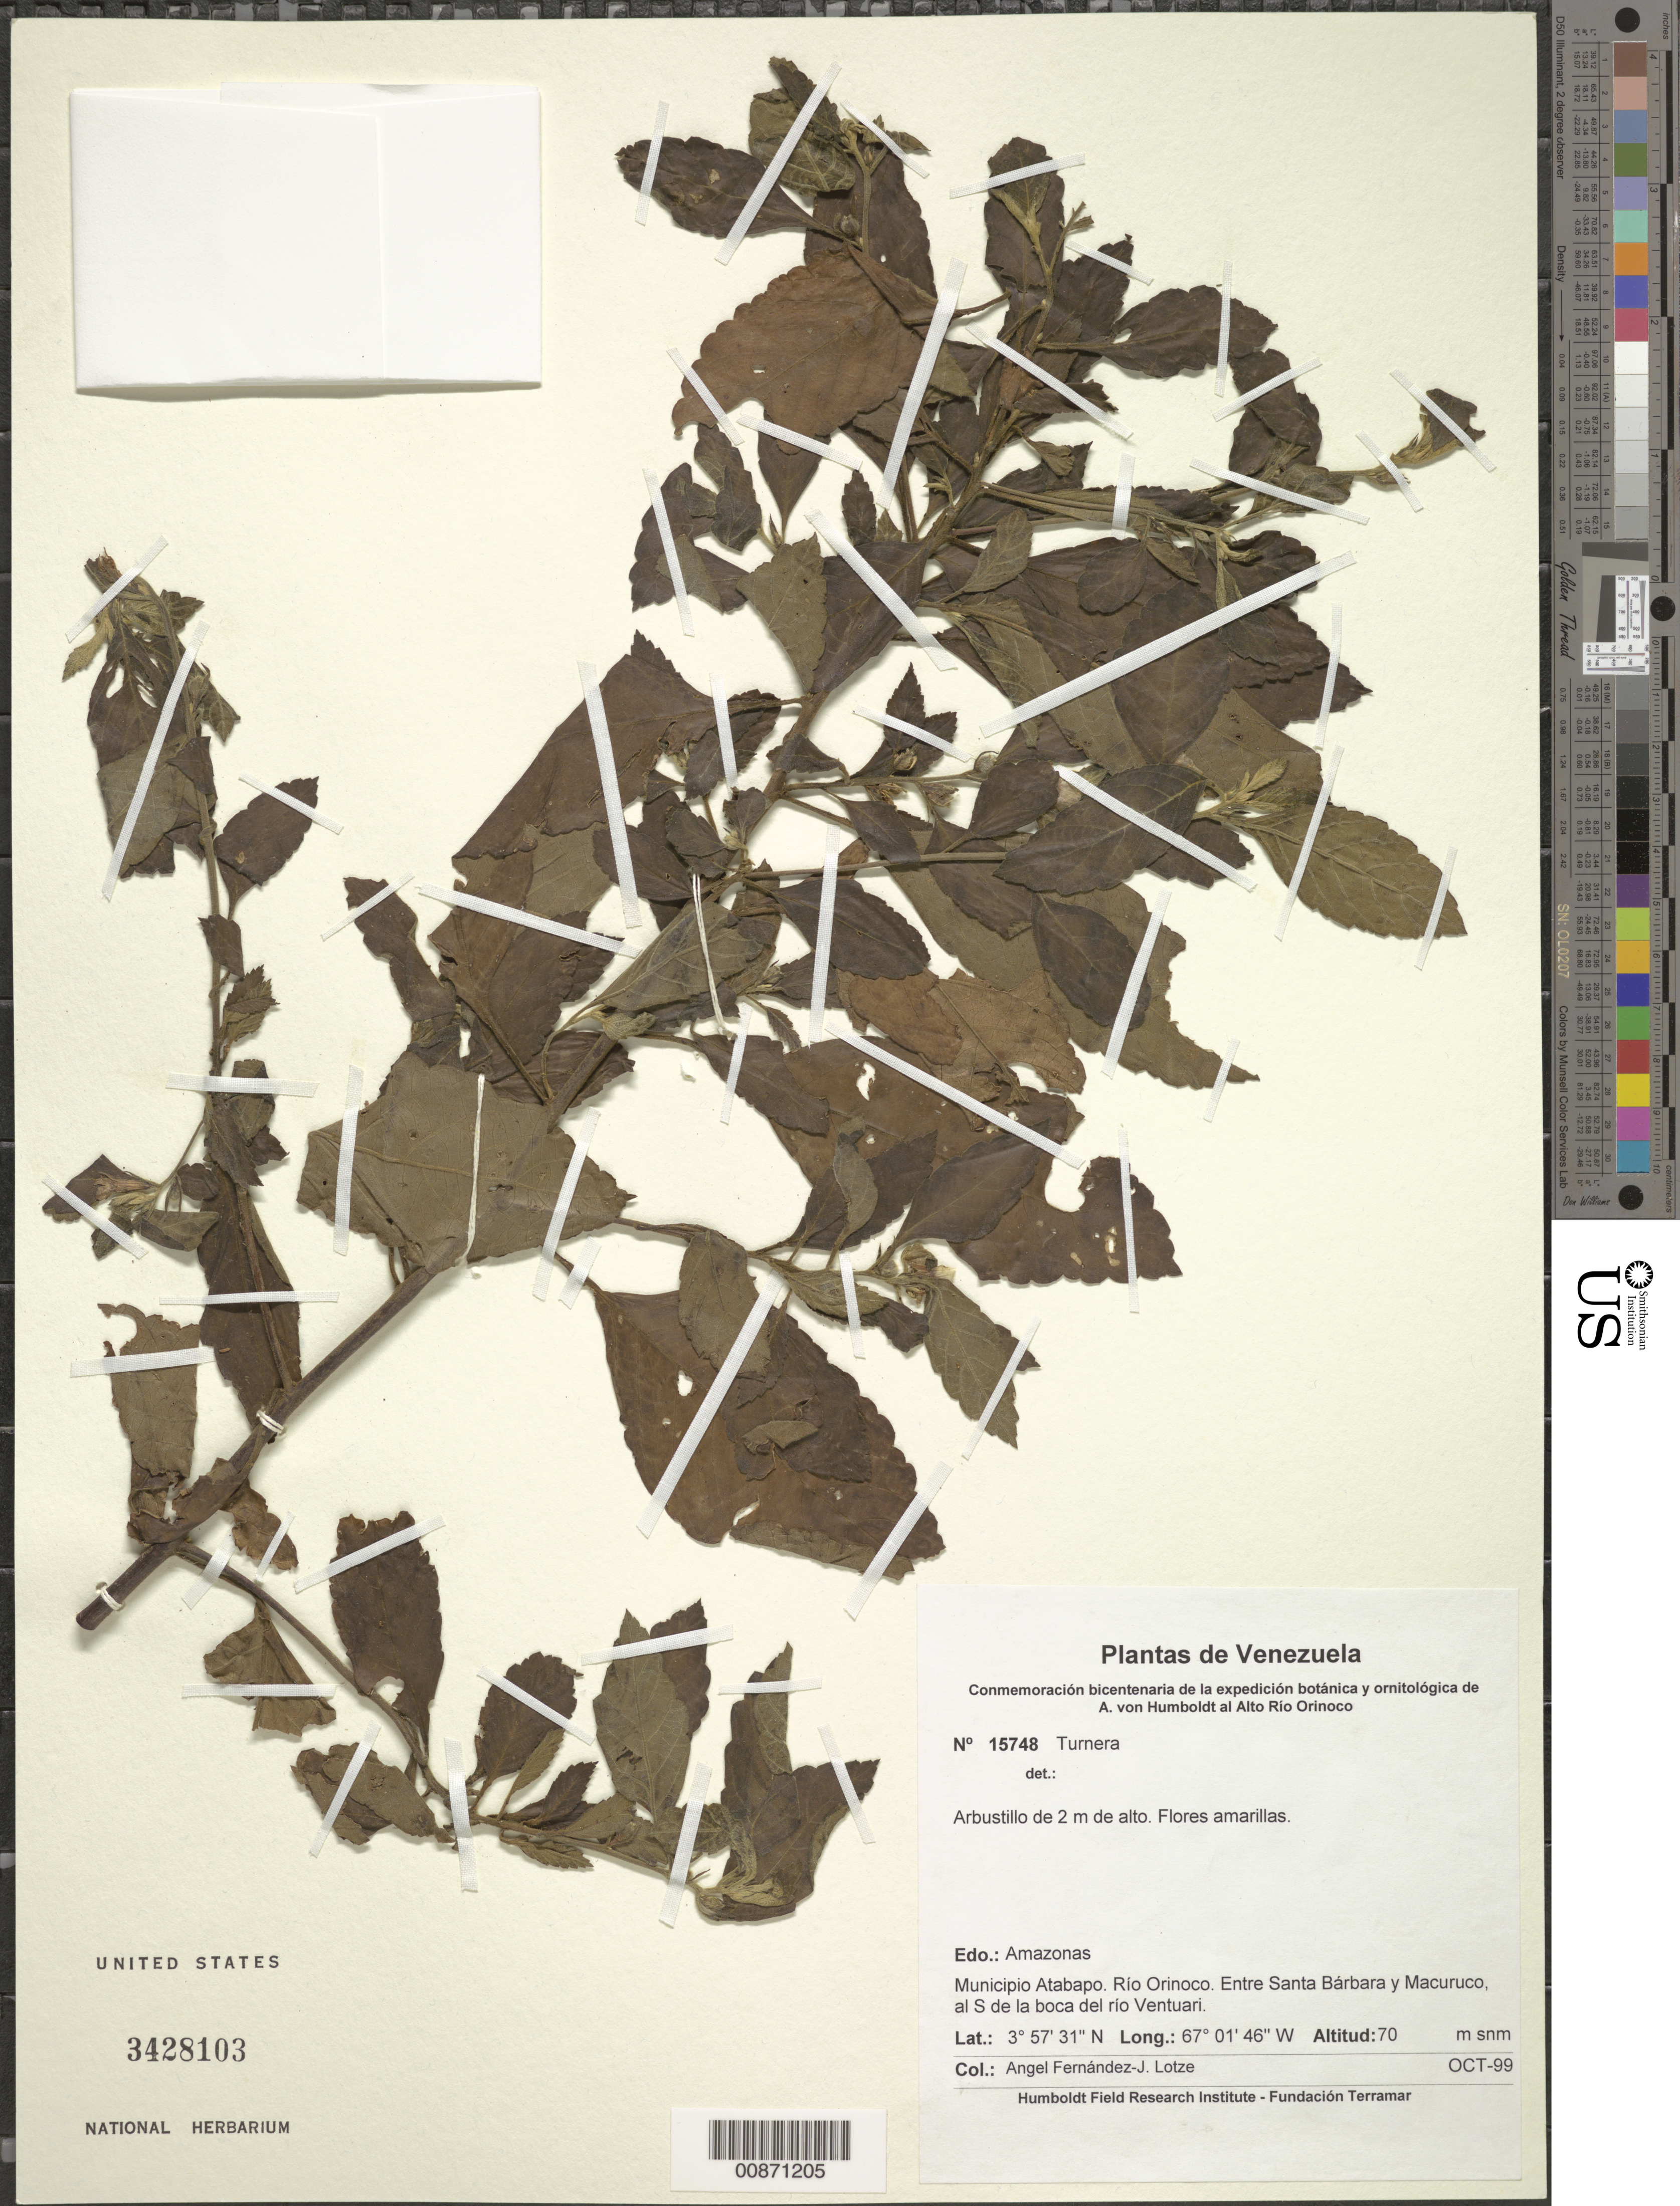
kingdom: Plantae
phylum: Tracheophyta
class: Magnoliopsida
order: Malpighiales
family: Turneraceae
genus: Turnera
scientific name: Turnera sp.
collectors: A. Fernández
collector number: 15748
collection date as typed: Oct-99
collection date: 1999-10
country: Venezuela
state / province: Amazonas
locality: Mun. Atabapo, Río Orinoco, entre Santa Bárbara y Macuruco, al S de la boca del Río Ventuari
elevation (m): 70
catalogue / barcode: US 3428103